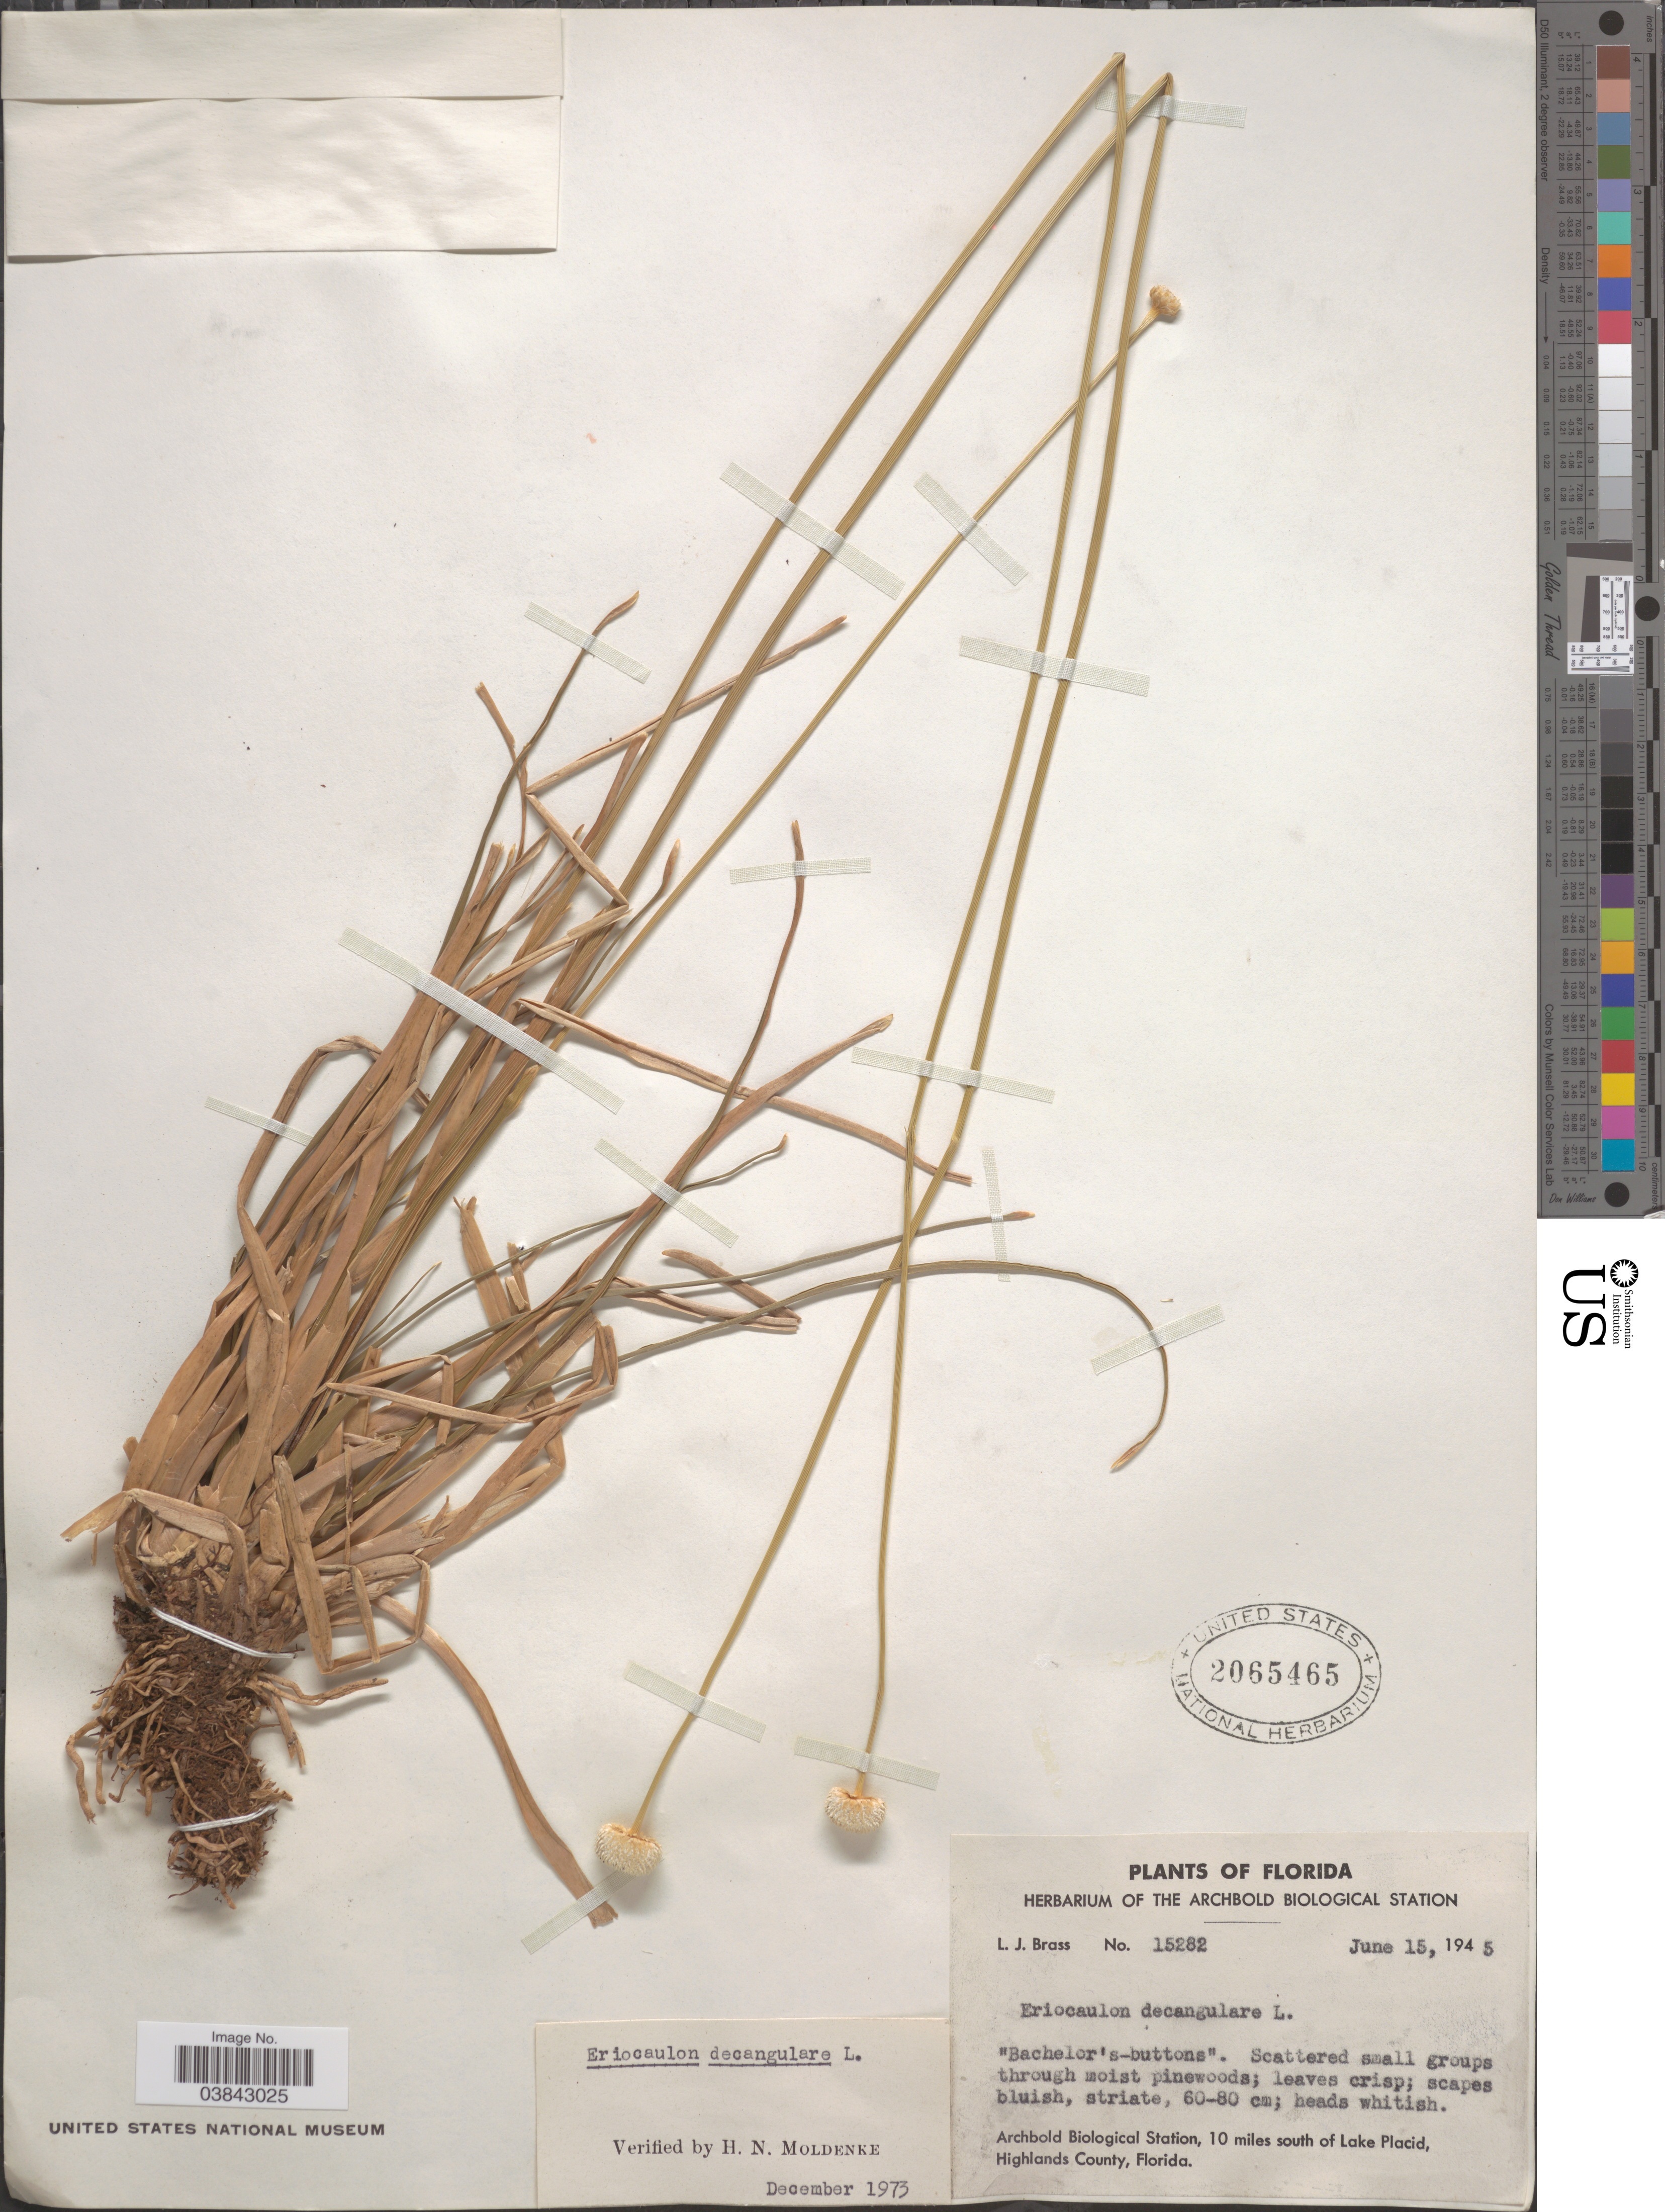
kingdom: Plantae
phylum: Tracheophyta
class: Liliopsida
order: Poales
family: Eriocaulaceae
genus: Eriocaulon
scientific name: Eriocaulon decangulare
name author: L.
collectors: L. J. Brass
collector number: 15282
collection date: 1945-06-15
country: United States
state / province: Florida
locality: Archbold Biological Station, 10 miles south of Lake Placid, Highlands County.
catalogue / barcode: US 2065465